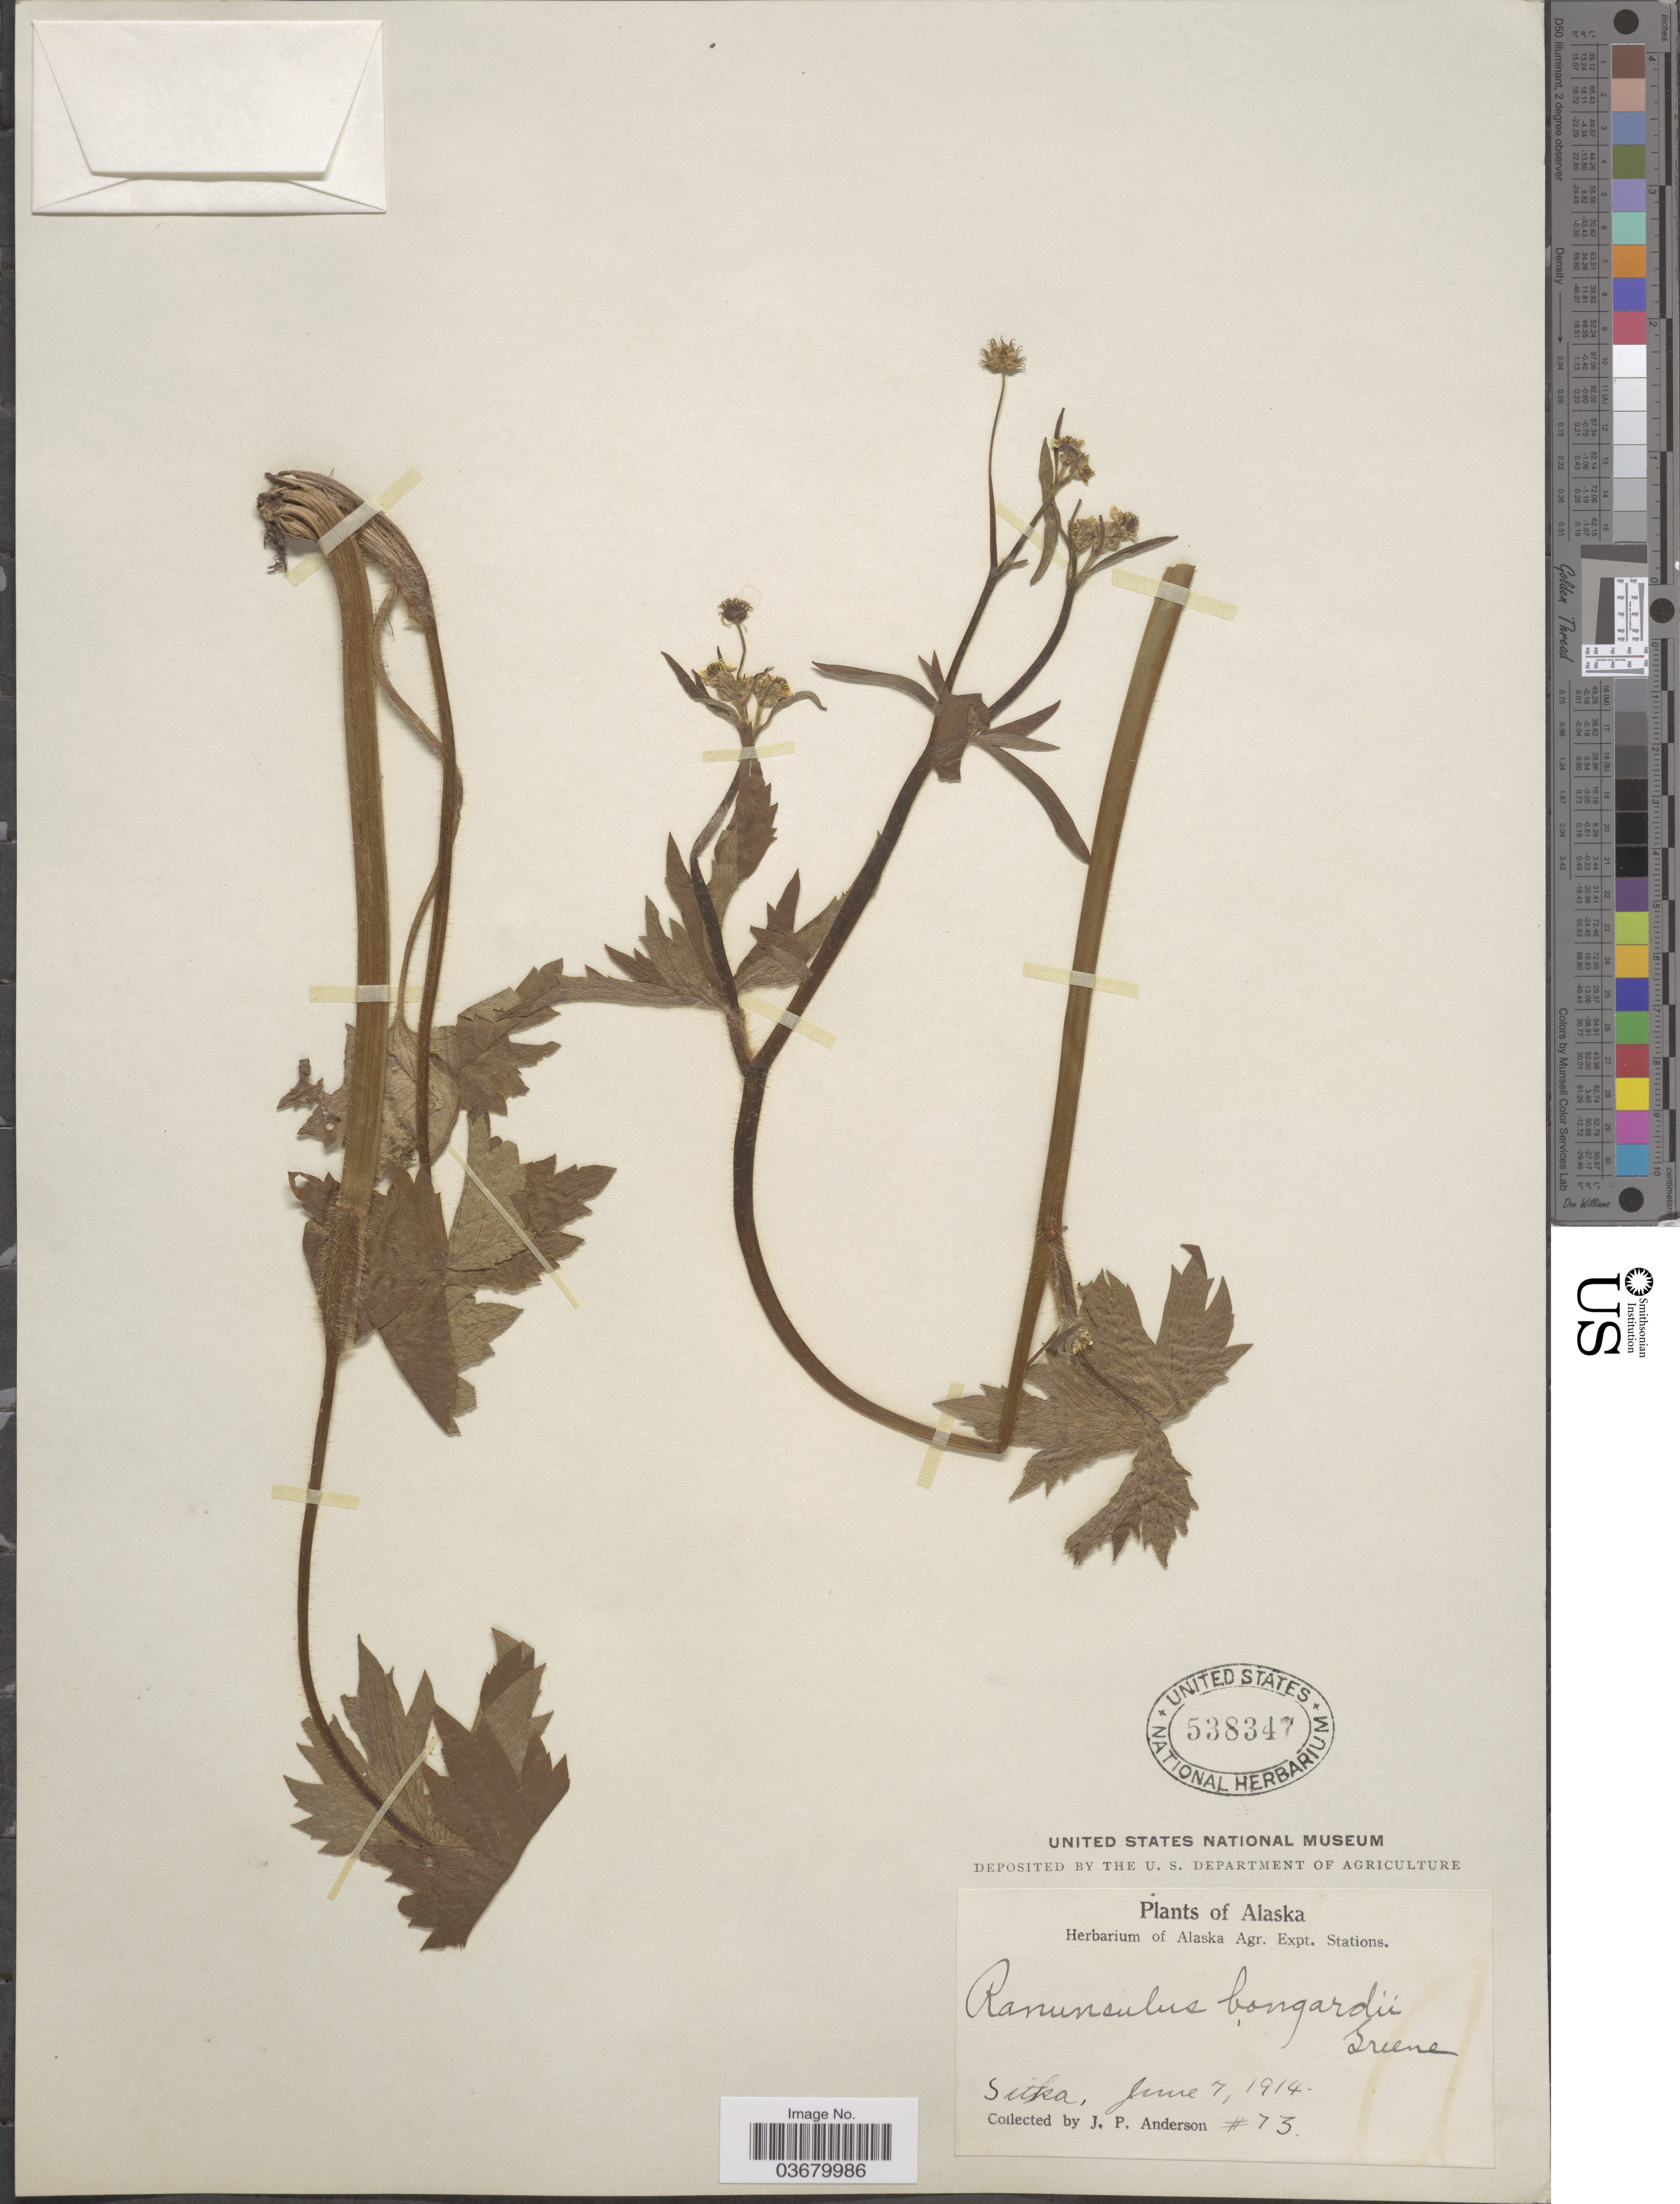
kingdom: Plantae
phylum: Tracheophyta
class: Magnoliopsida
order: Ranunculales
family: Ranunculaceae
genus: Ranunculus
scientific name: Ranunculus bongardii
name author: Greene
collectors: J. P. Anderson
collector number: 73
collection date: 1914-06-07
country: United States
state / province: Alaska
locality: Sitka.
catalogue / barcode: US 538347